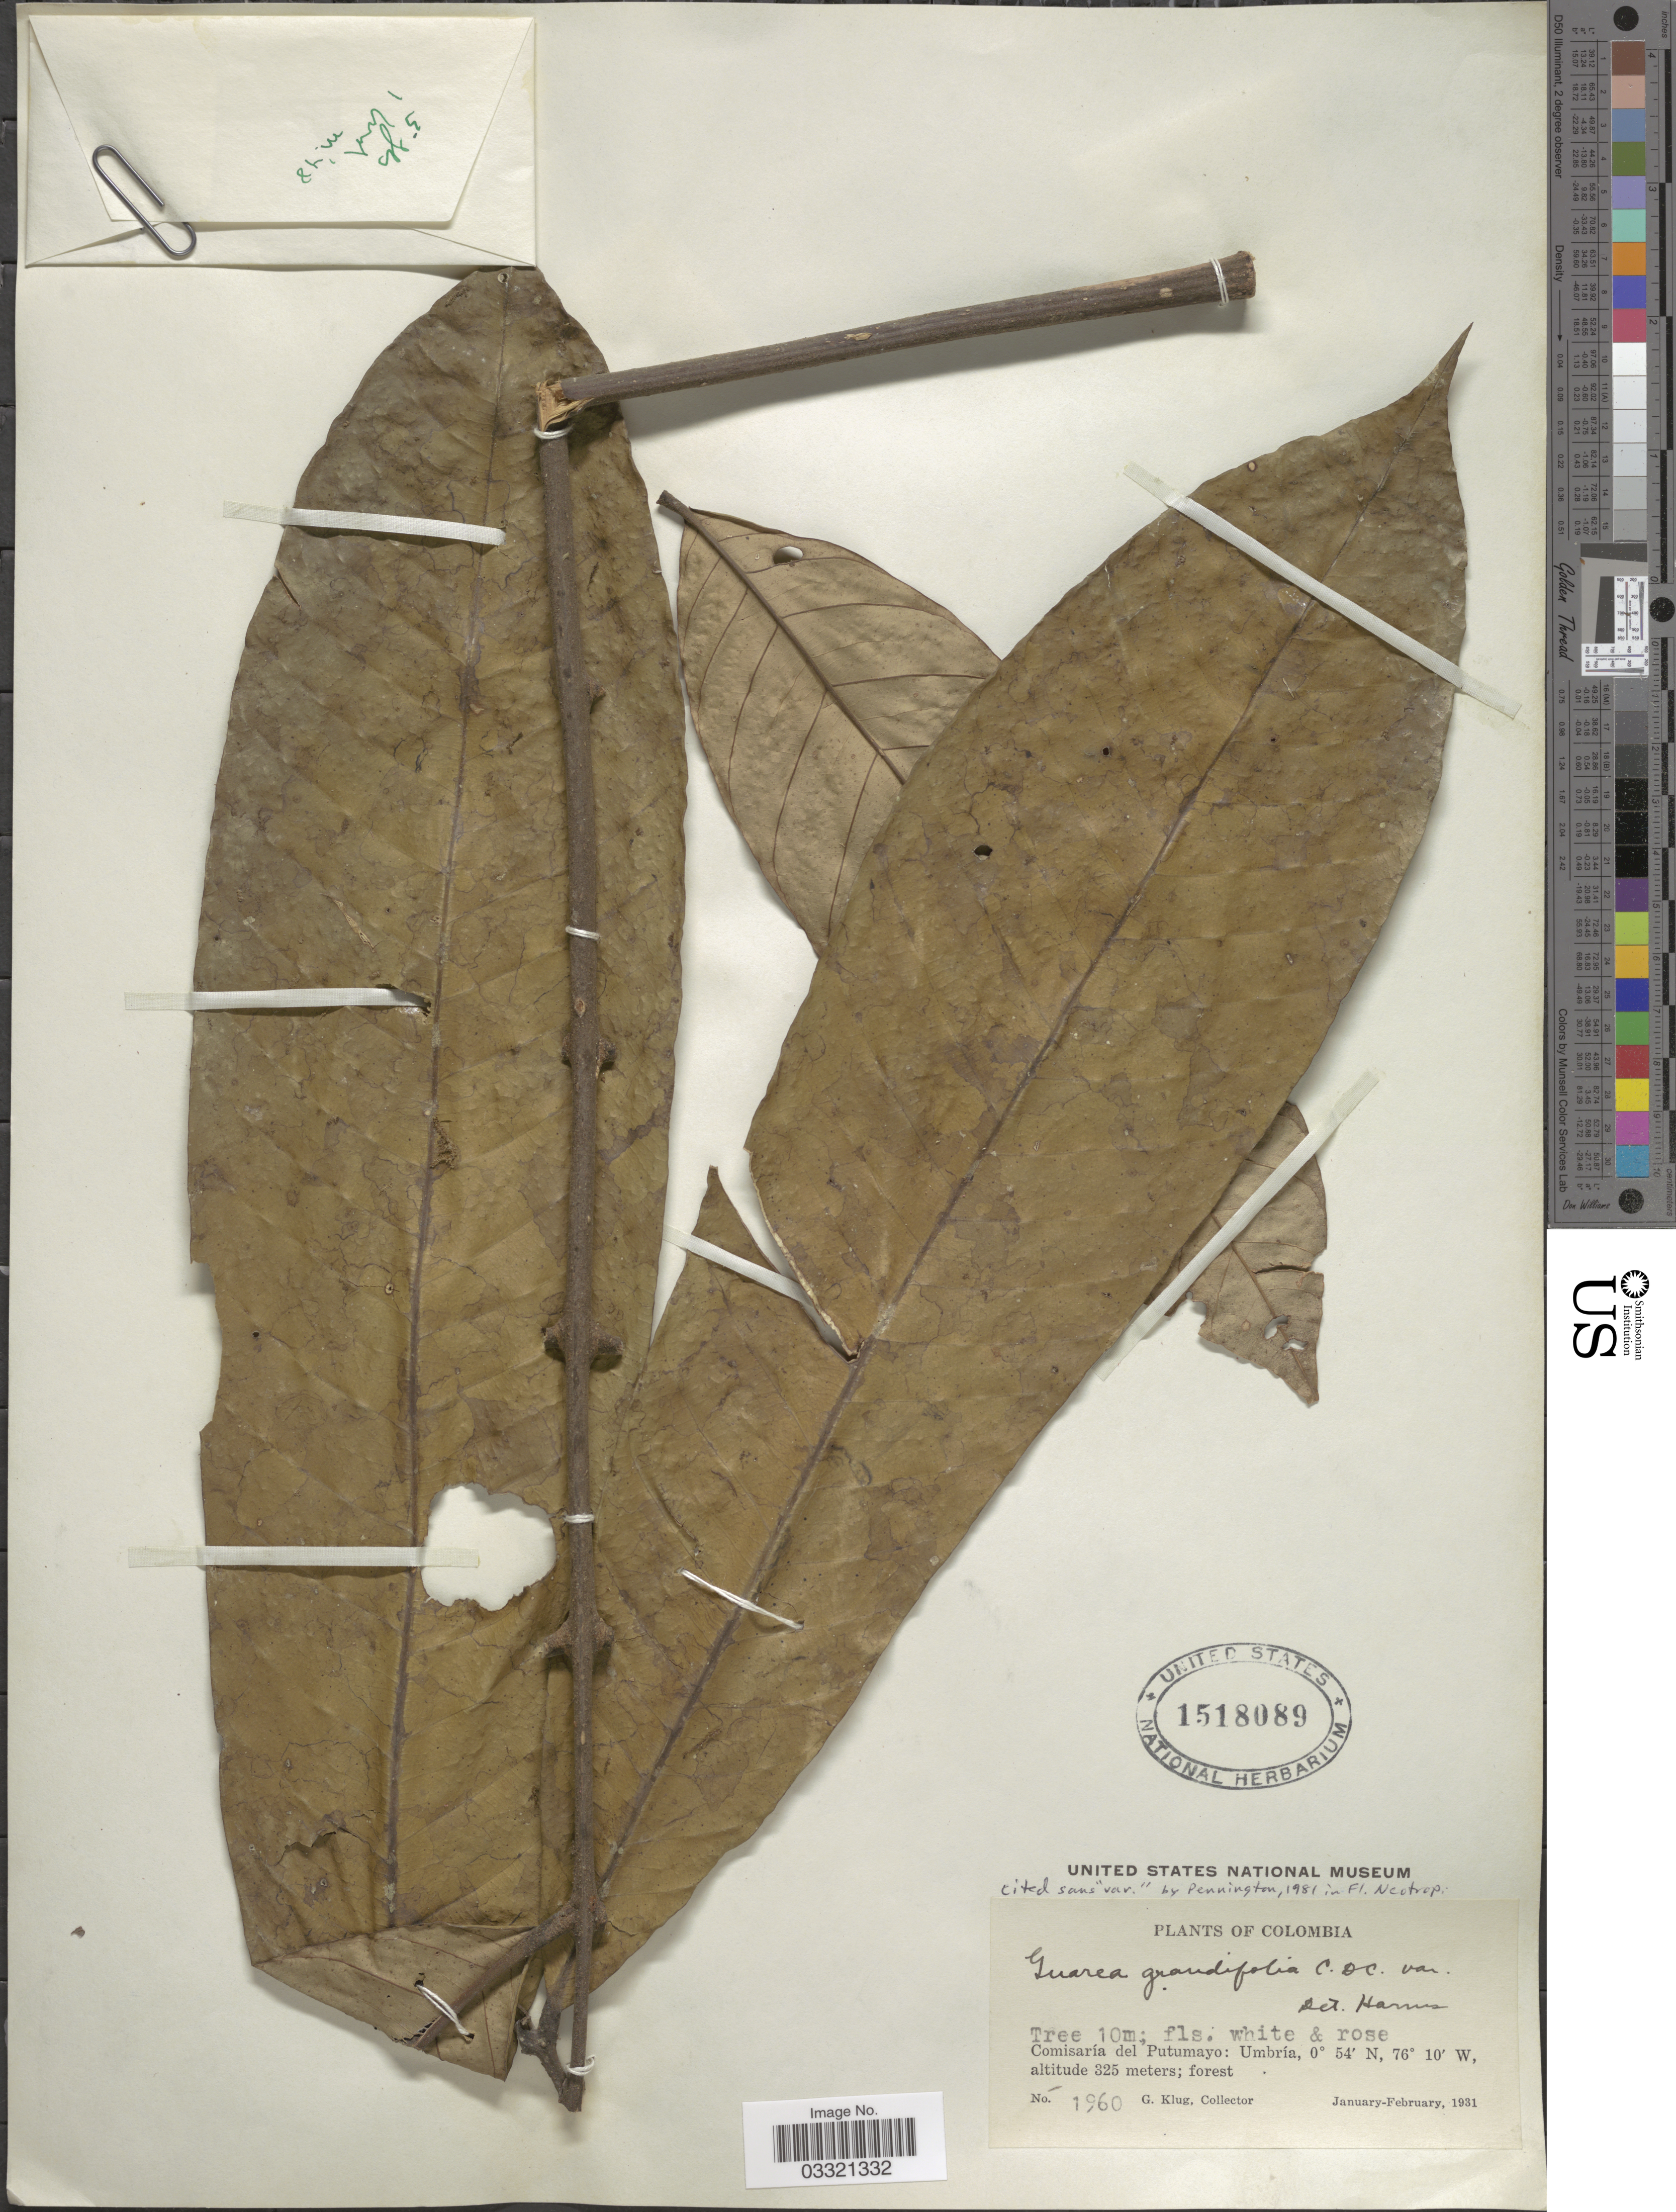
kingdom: Plantae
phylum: Tracheophyta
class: Magnoliopsida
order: Sapindales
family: Meliaceae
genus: Guarea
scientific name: Guarea grandifolia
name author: DC.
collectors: G. Klug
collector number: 1960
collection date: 1931-01/1931-02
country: Colombia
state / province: Putumayo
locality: Comisaría del Putumayo: Umbría.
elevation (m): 325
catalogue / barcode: US 1518089